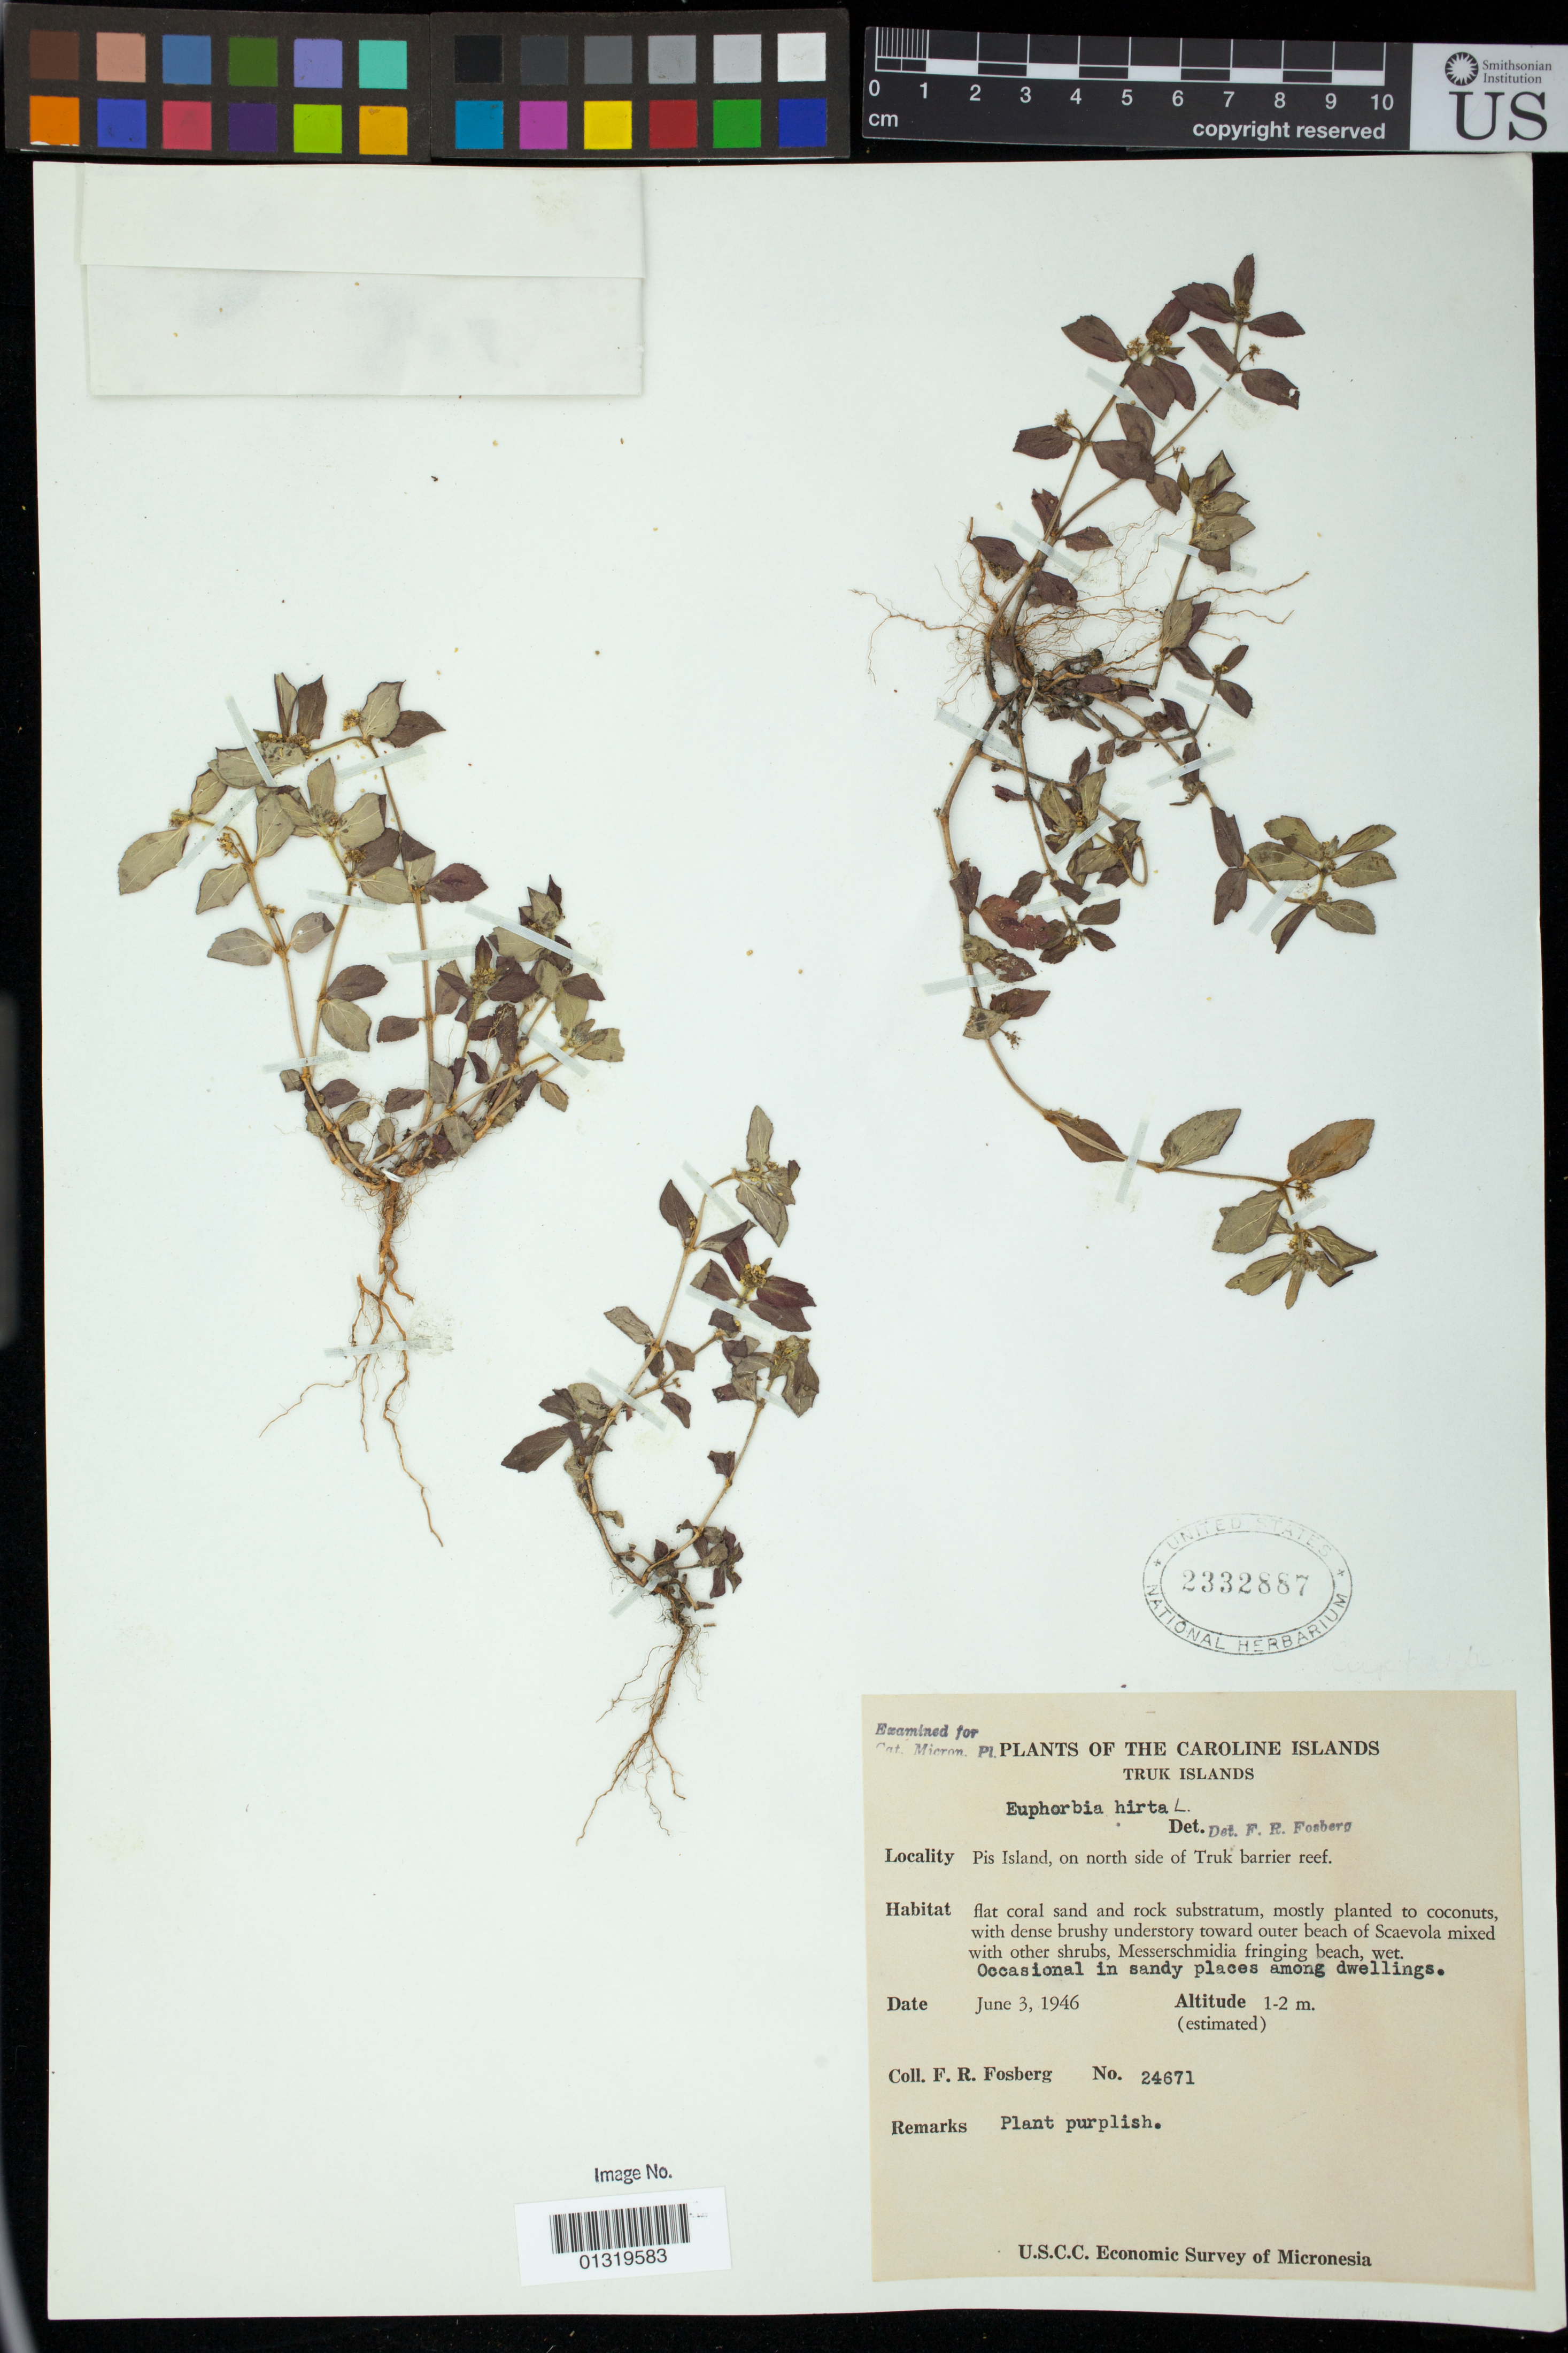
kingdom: Plantae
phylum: Tracheophyta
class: Magnoliopsida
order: Malpighiales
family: Euphorbiaceae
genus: Euphorbia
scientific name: Euphorbia hirta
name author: L.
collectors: F. R. Fosberg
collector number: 24671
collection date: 1946-06-03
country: Micronesia, Federated States of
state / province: Truk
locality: Pis Island, on north side of Truk barrier reef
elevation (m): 1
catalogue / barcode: US 2332887